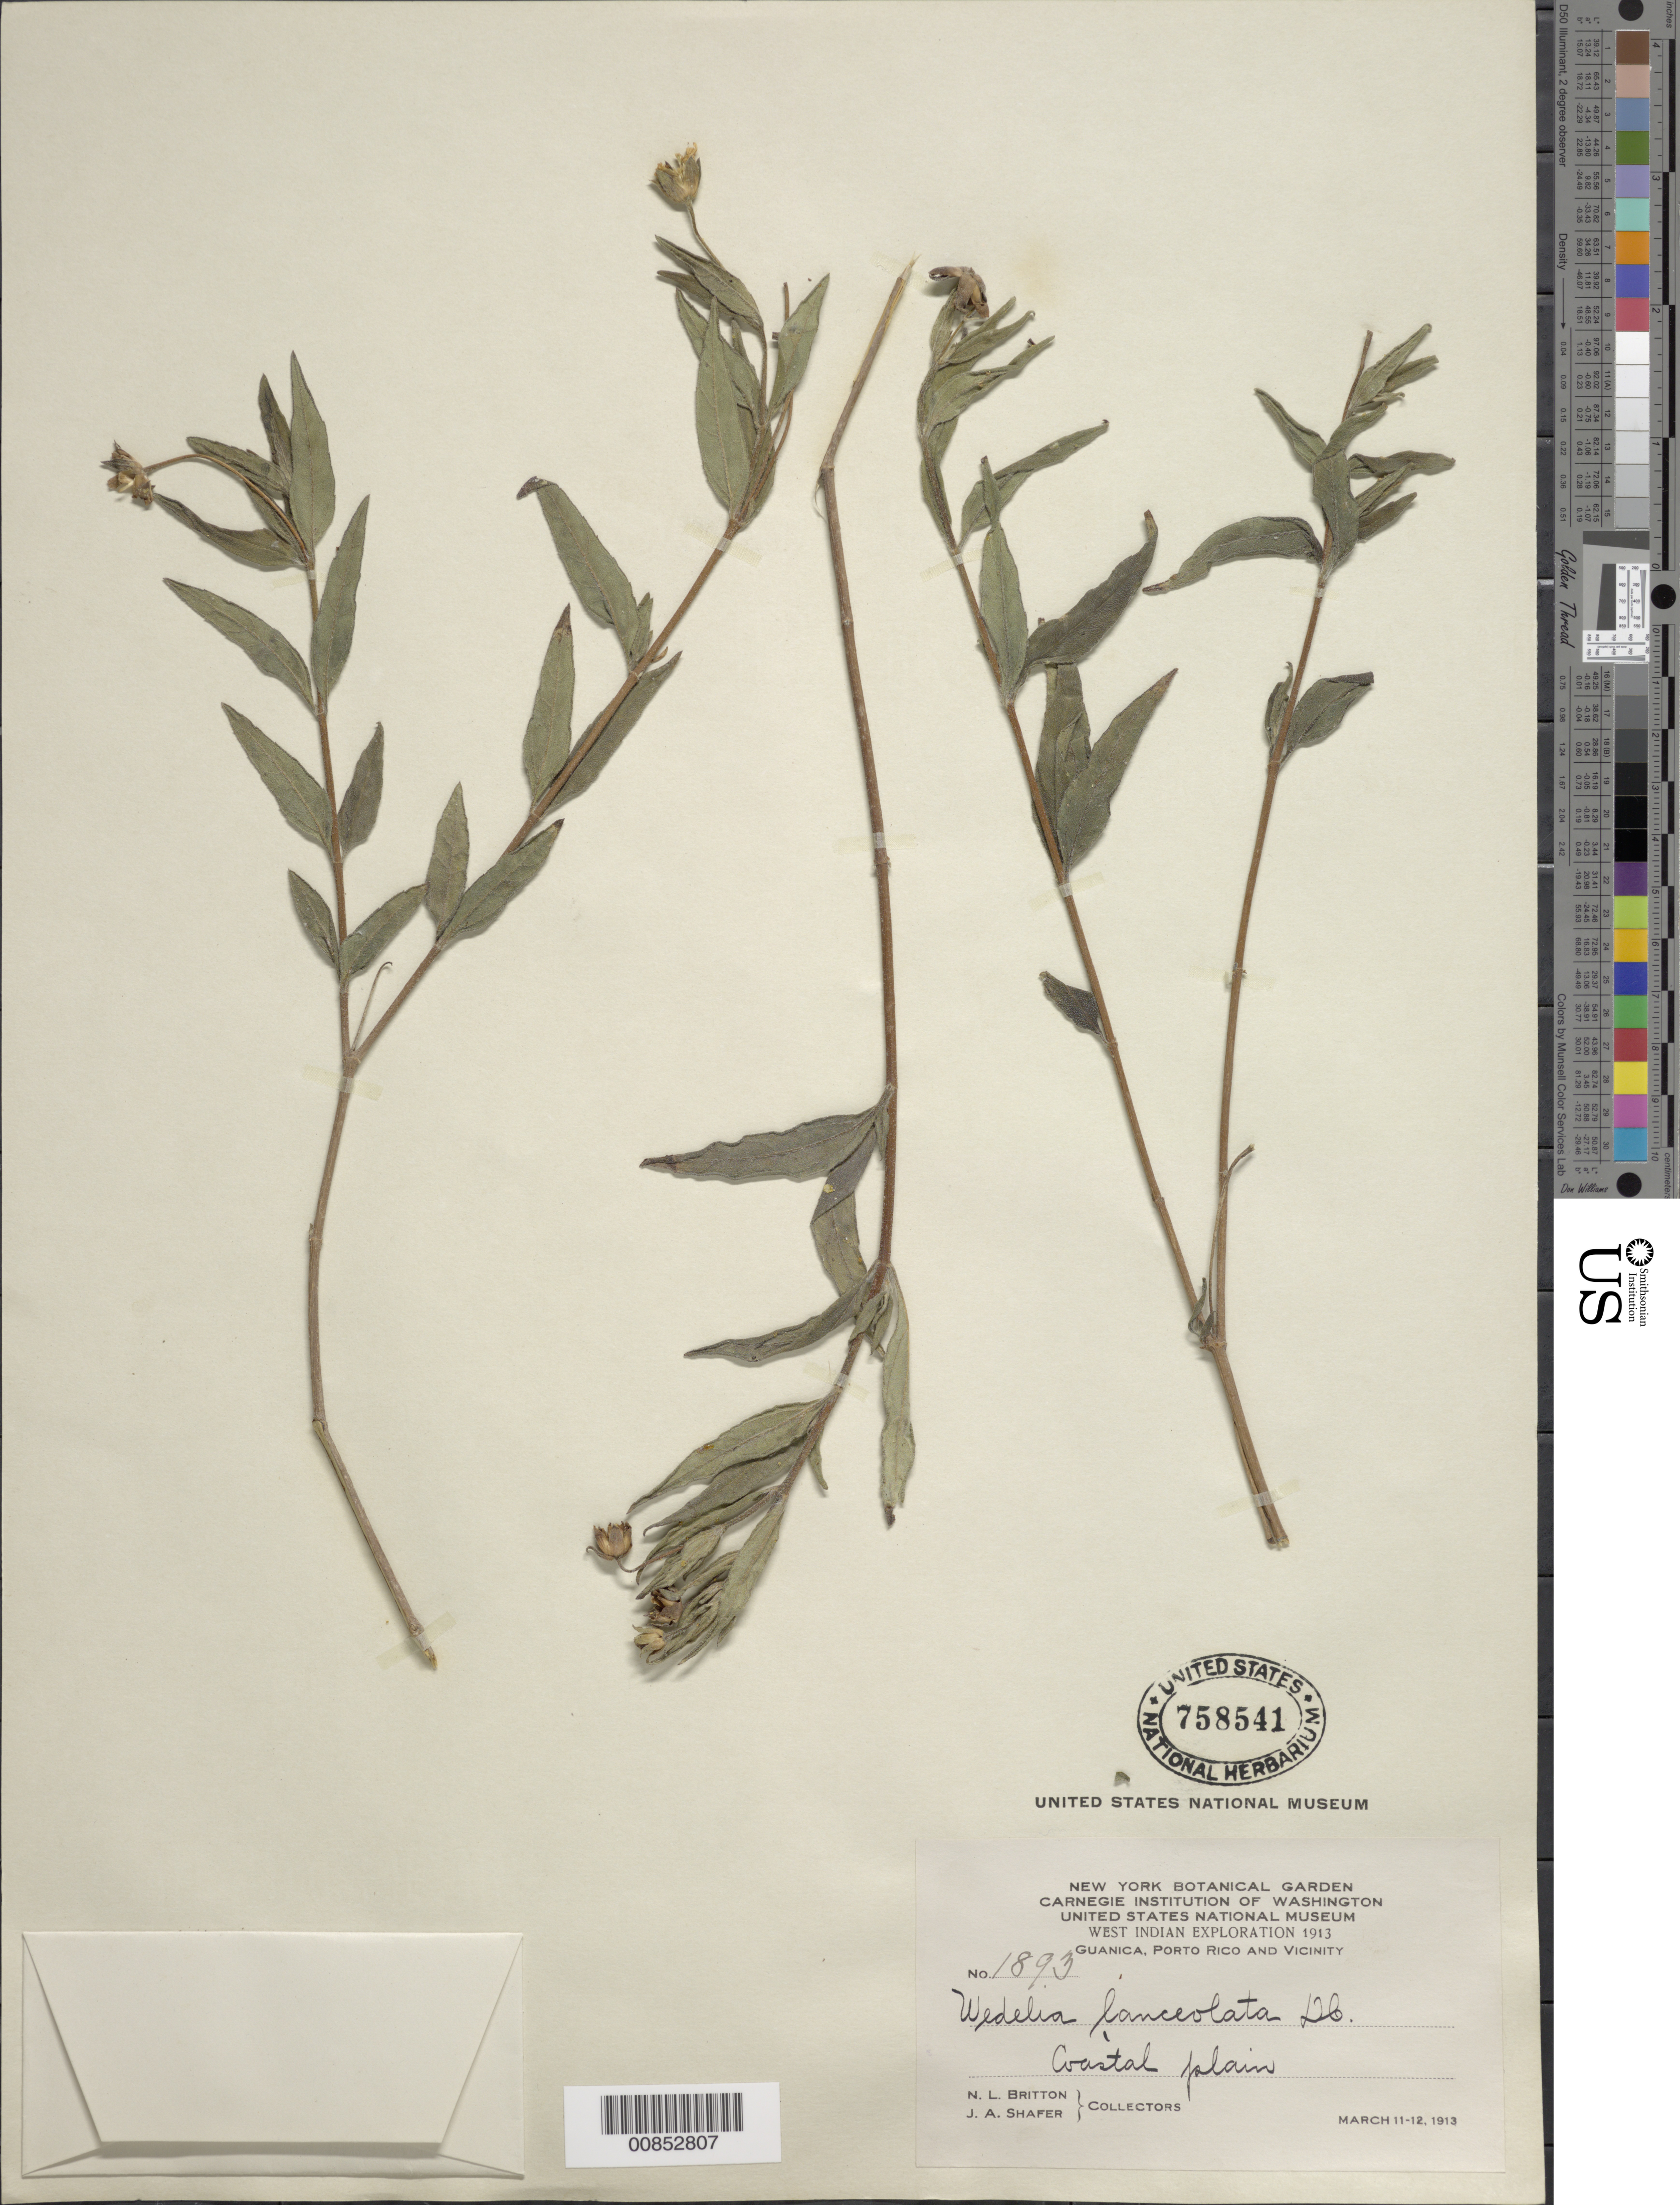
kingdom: Plantae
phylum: Tracheophyta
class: Magnoliopsida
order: Asterales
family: Asteraceae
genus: Wedelia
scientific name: Wedelia lanceolata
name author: DC.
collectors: N. Britton & J. A. Shafer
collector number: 1893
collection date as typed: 11 Mar 1913 to 12 Mar 1913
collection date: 1913-03-11/1913-03-12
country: Puerto Rico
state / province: Guánica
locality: Guanica, coastal plain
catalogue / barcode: US 758541